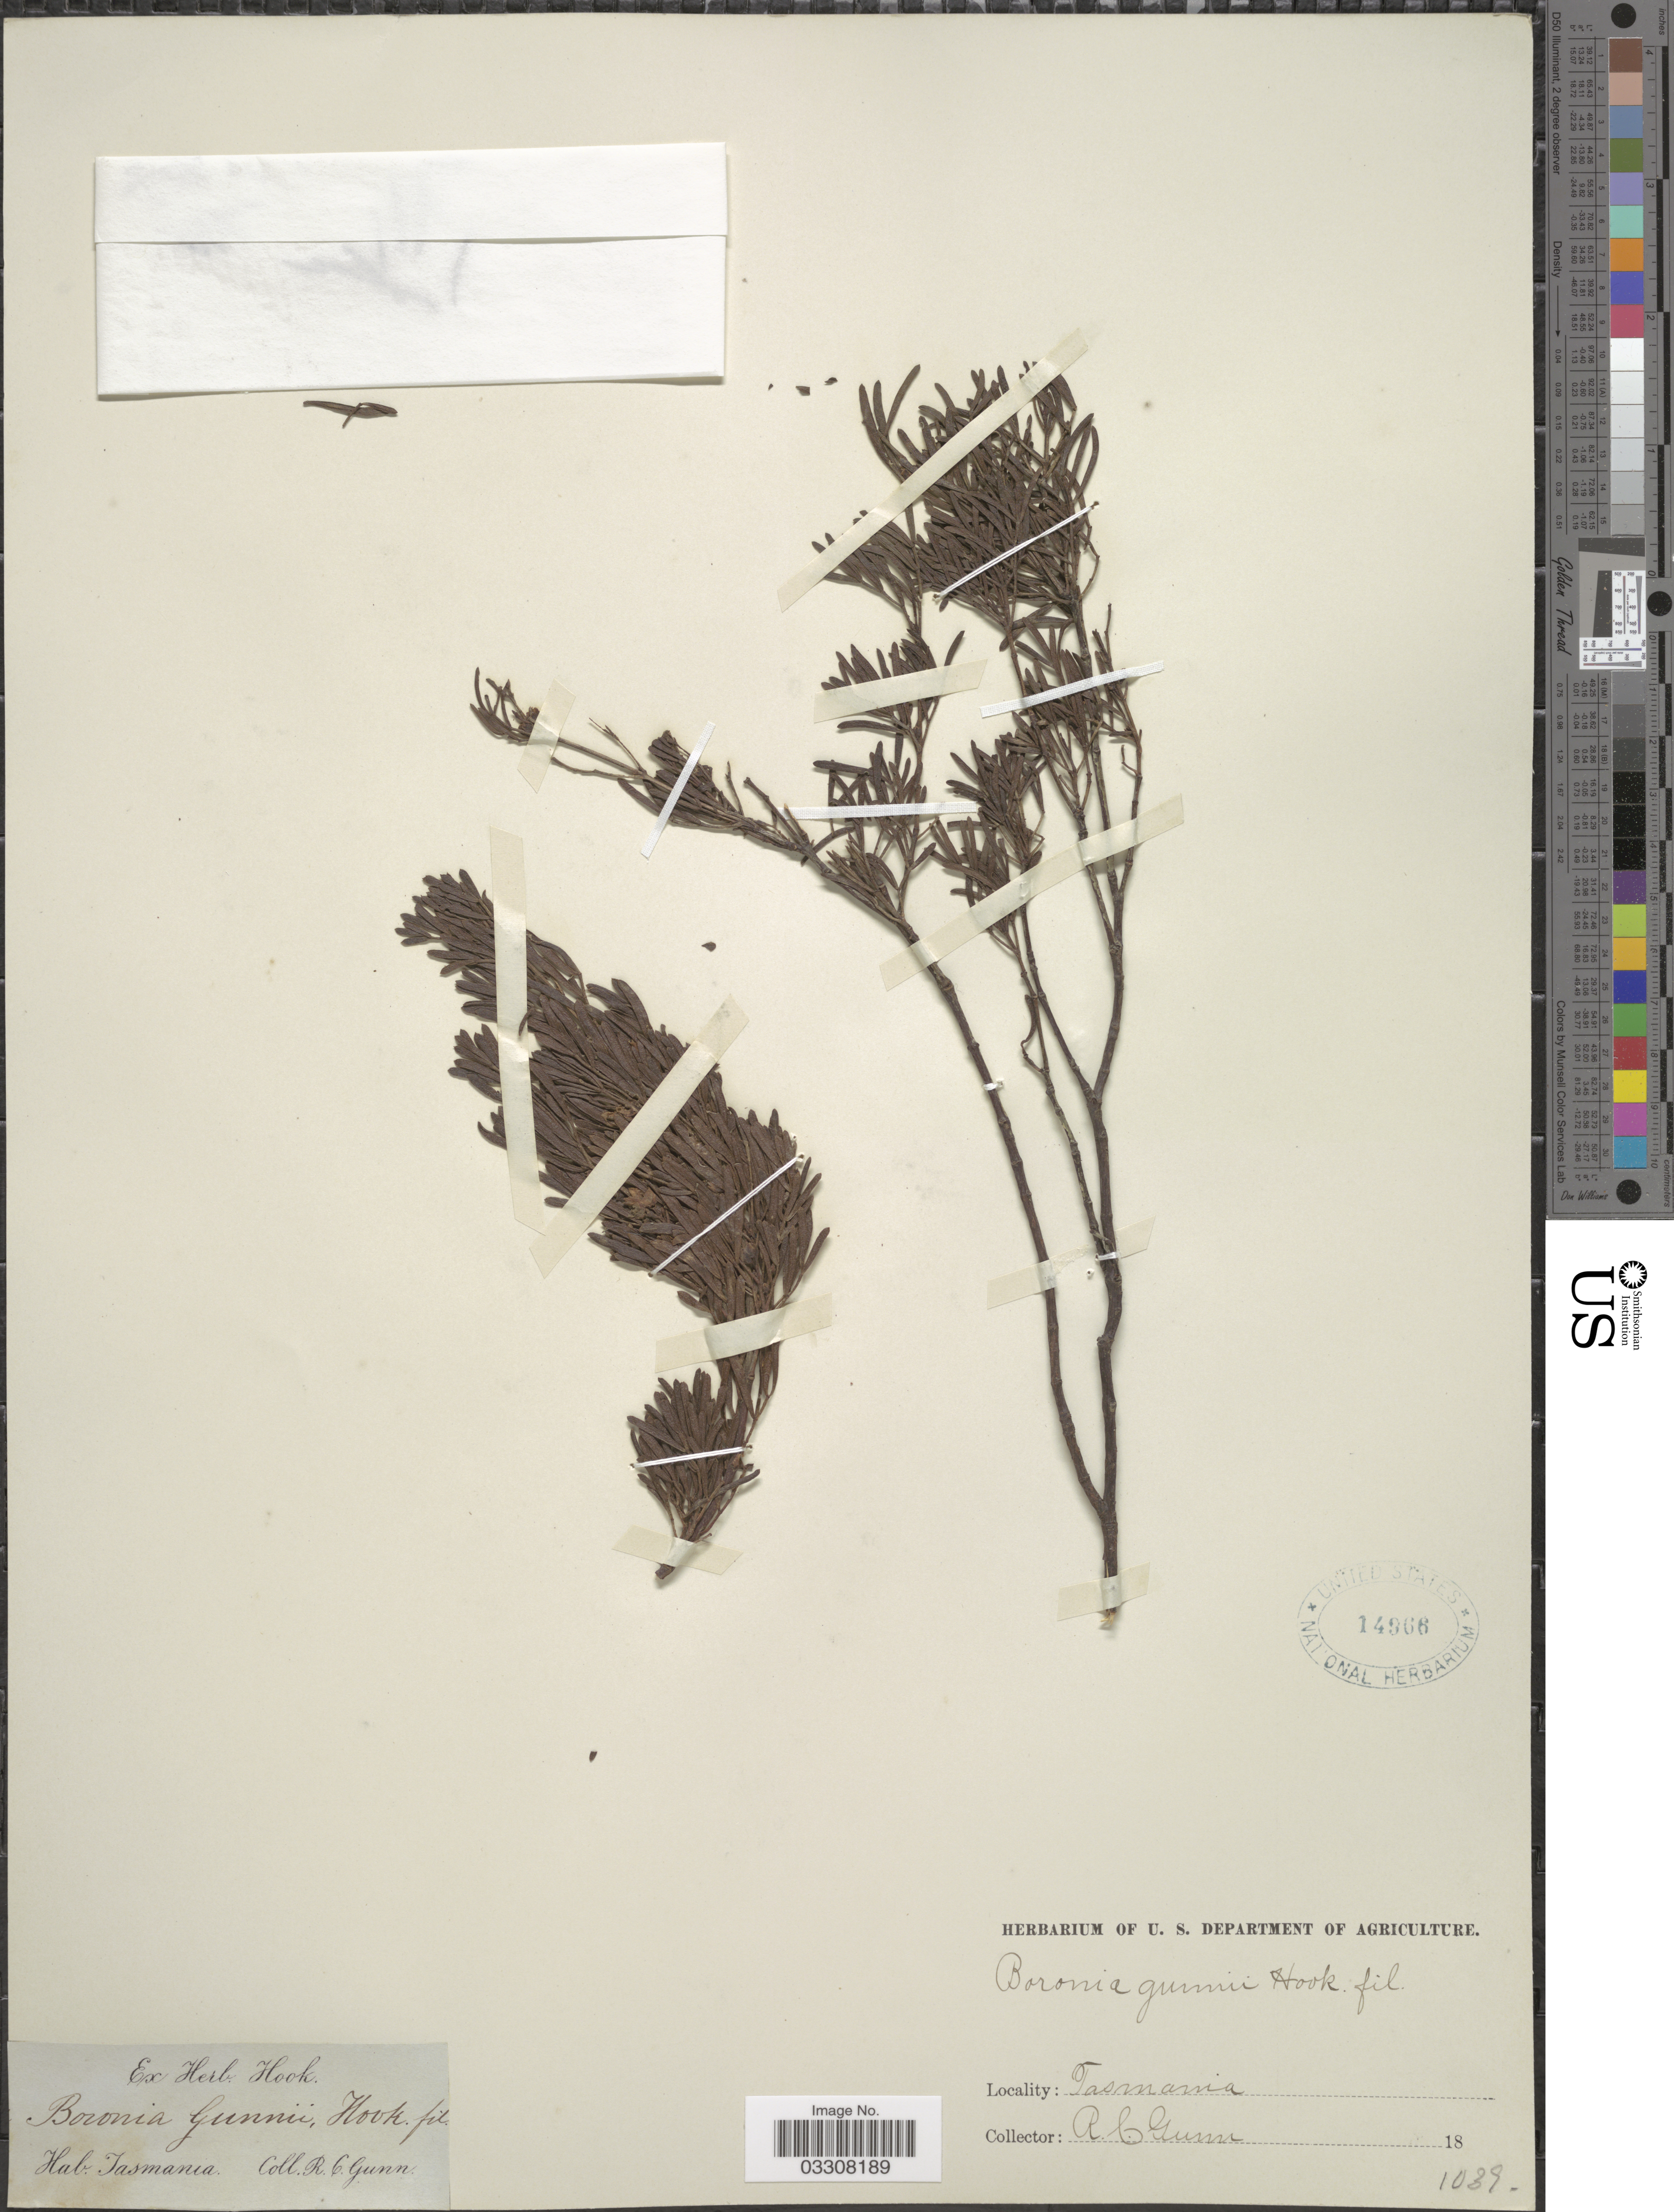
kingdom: Plantae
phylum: Tracheophyta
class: Magnoliopsida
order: Sapindales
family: Rutaceae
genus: Boronia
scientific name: Boronia gunnii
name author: Hook. f.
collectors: R. Gunn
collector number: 1039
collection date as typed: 18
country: Australia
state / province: Tasmania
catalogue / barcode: US 14966